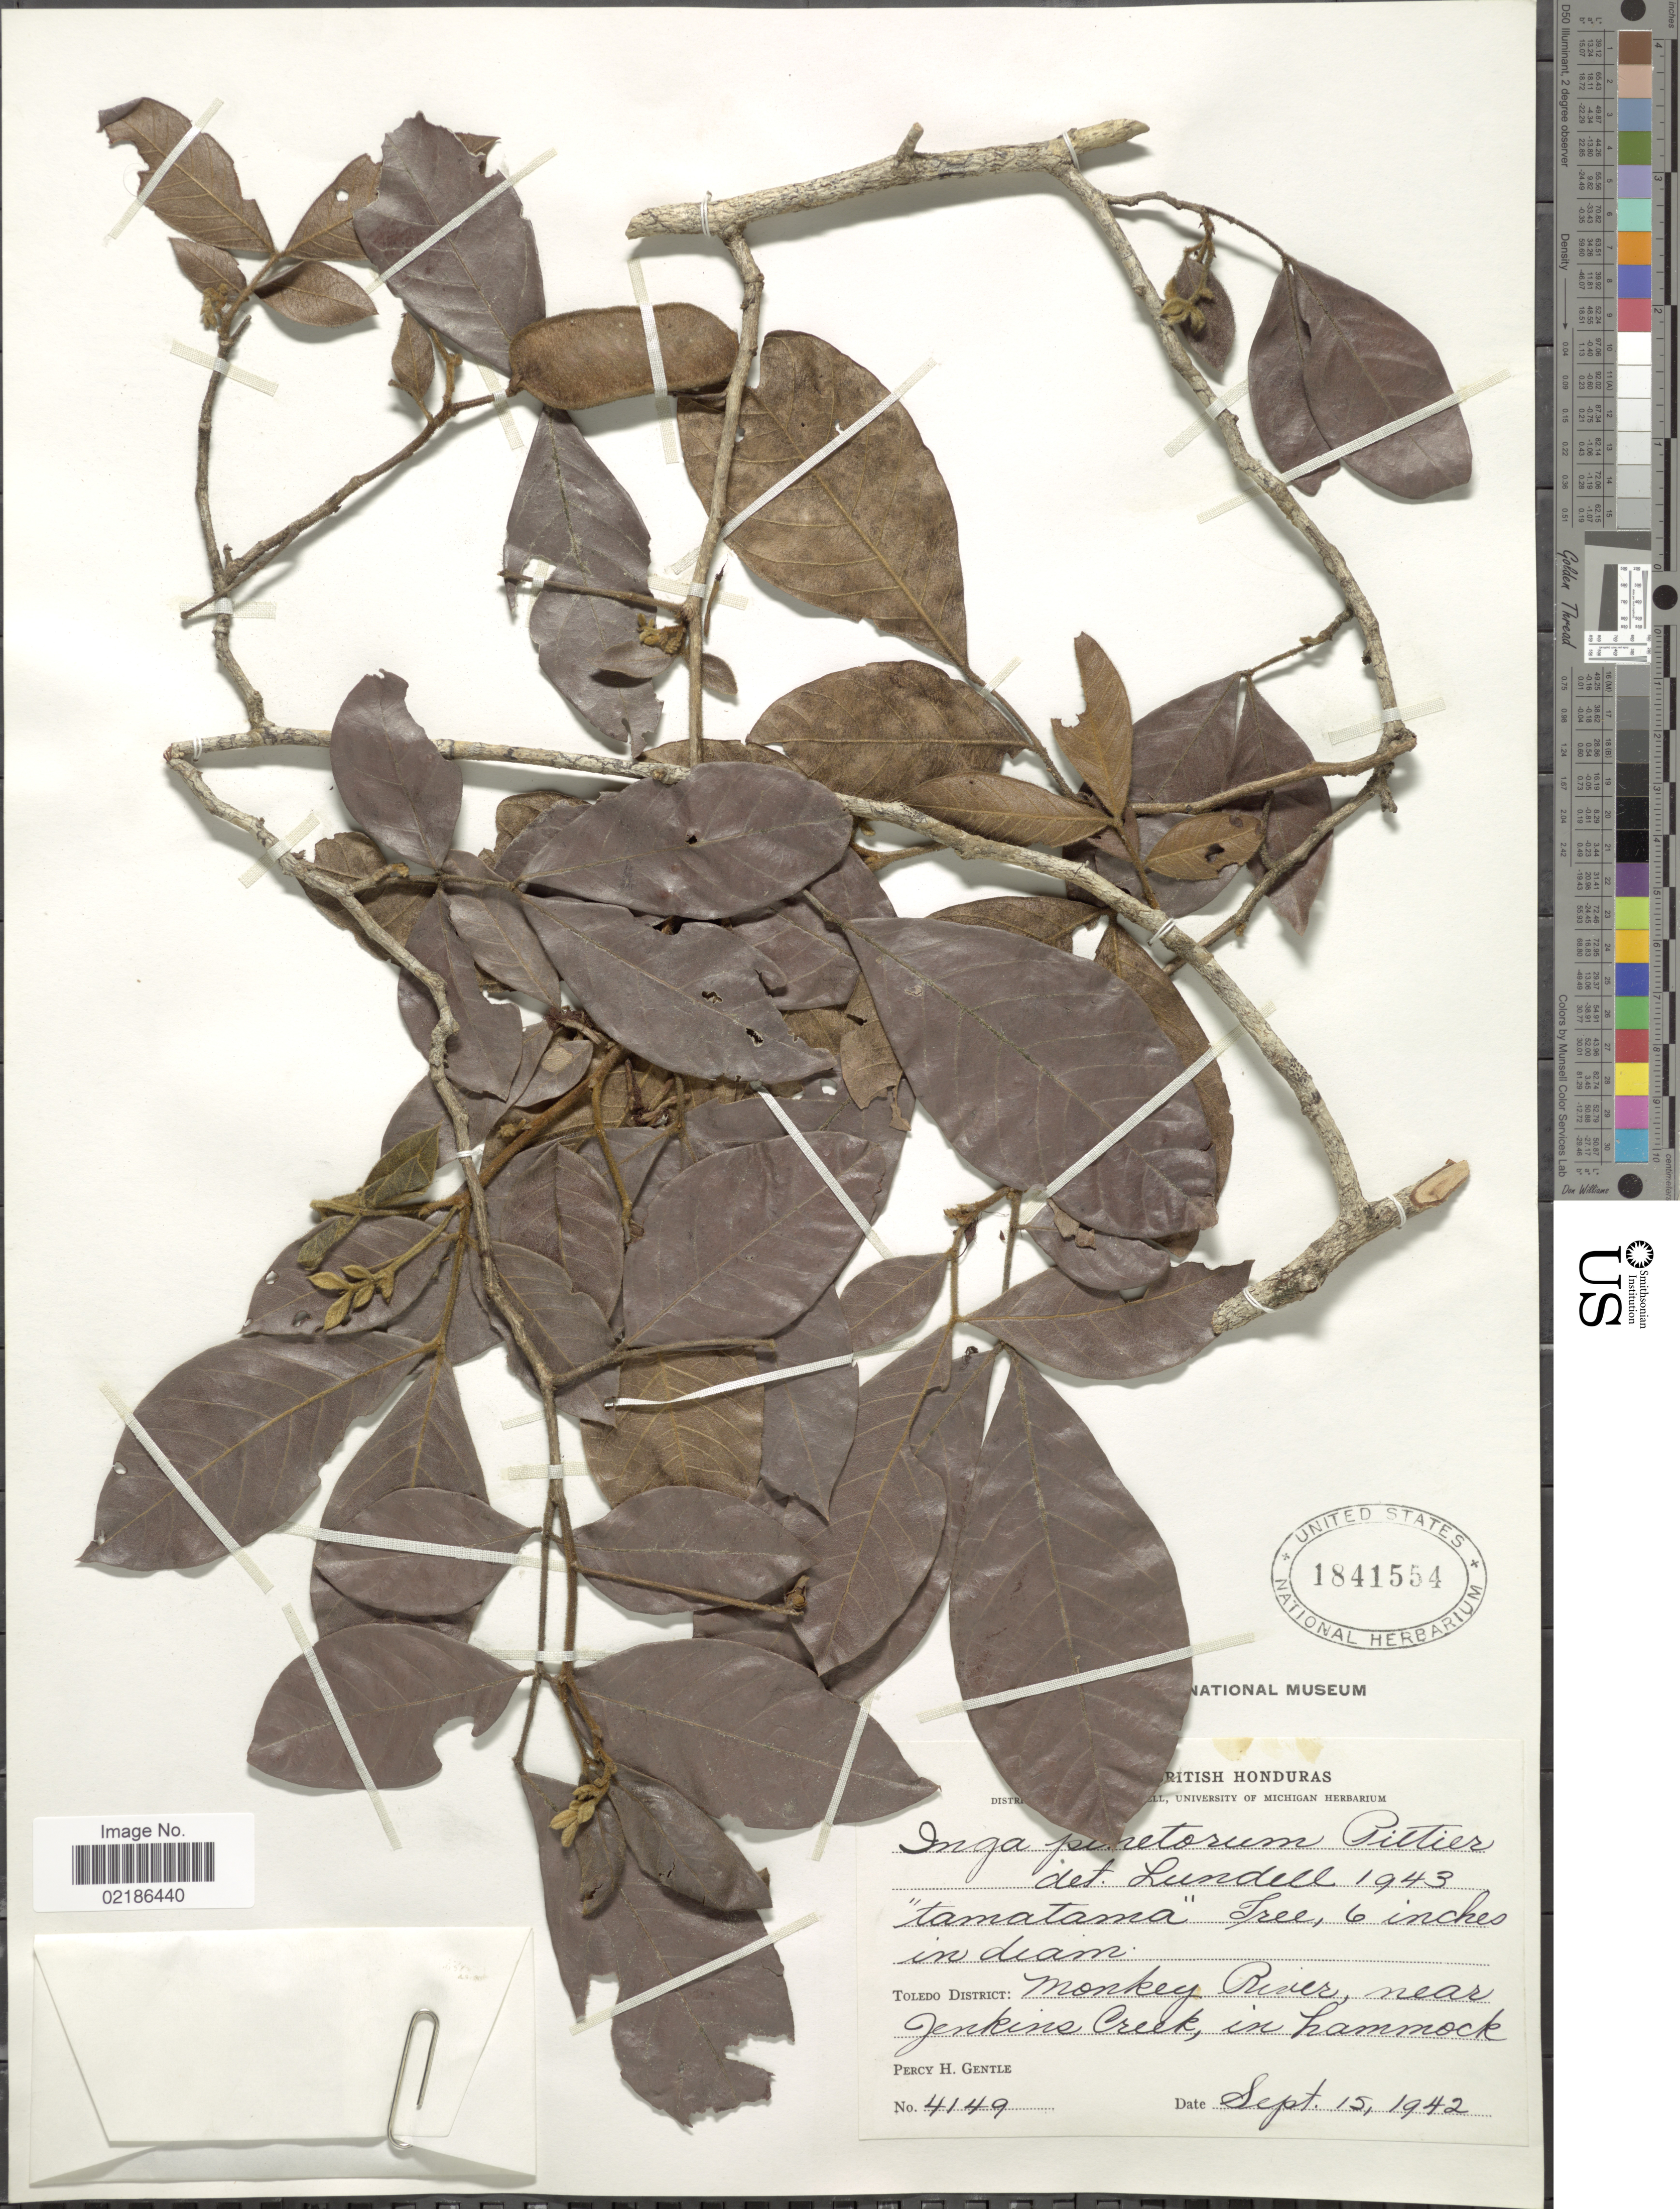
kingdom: Plantae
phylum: Tracheophyta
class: Magnoliopsida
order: Fabales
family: Fabaceae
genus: Inga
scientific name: Inga pinetorum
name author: Pittier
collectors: P. H. Gentle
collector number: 4149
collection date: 1942-09-15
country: Belize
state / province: Toledo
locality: British Honduras, Monkey River, near Jenkins Creek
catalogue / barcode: US 1841554